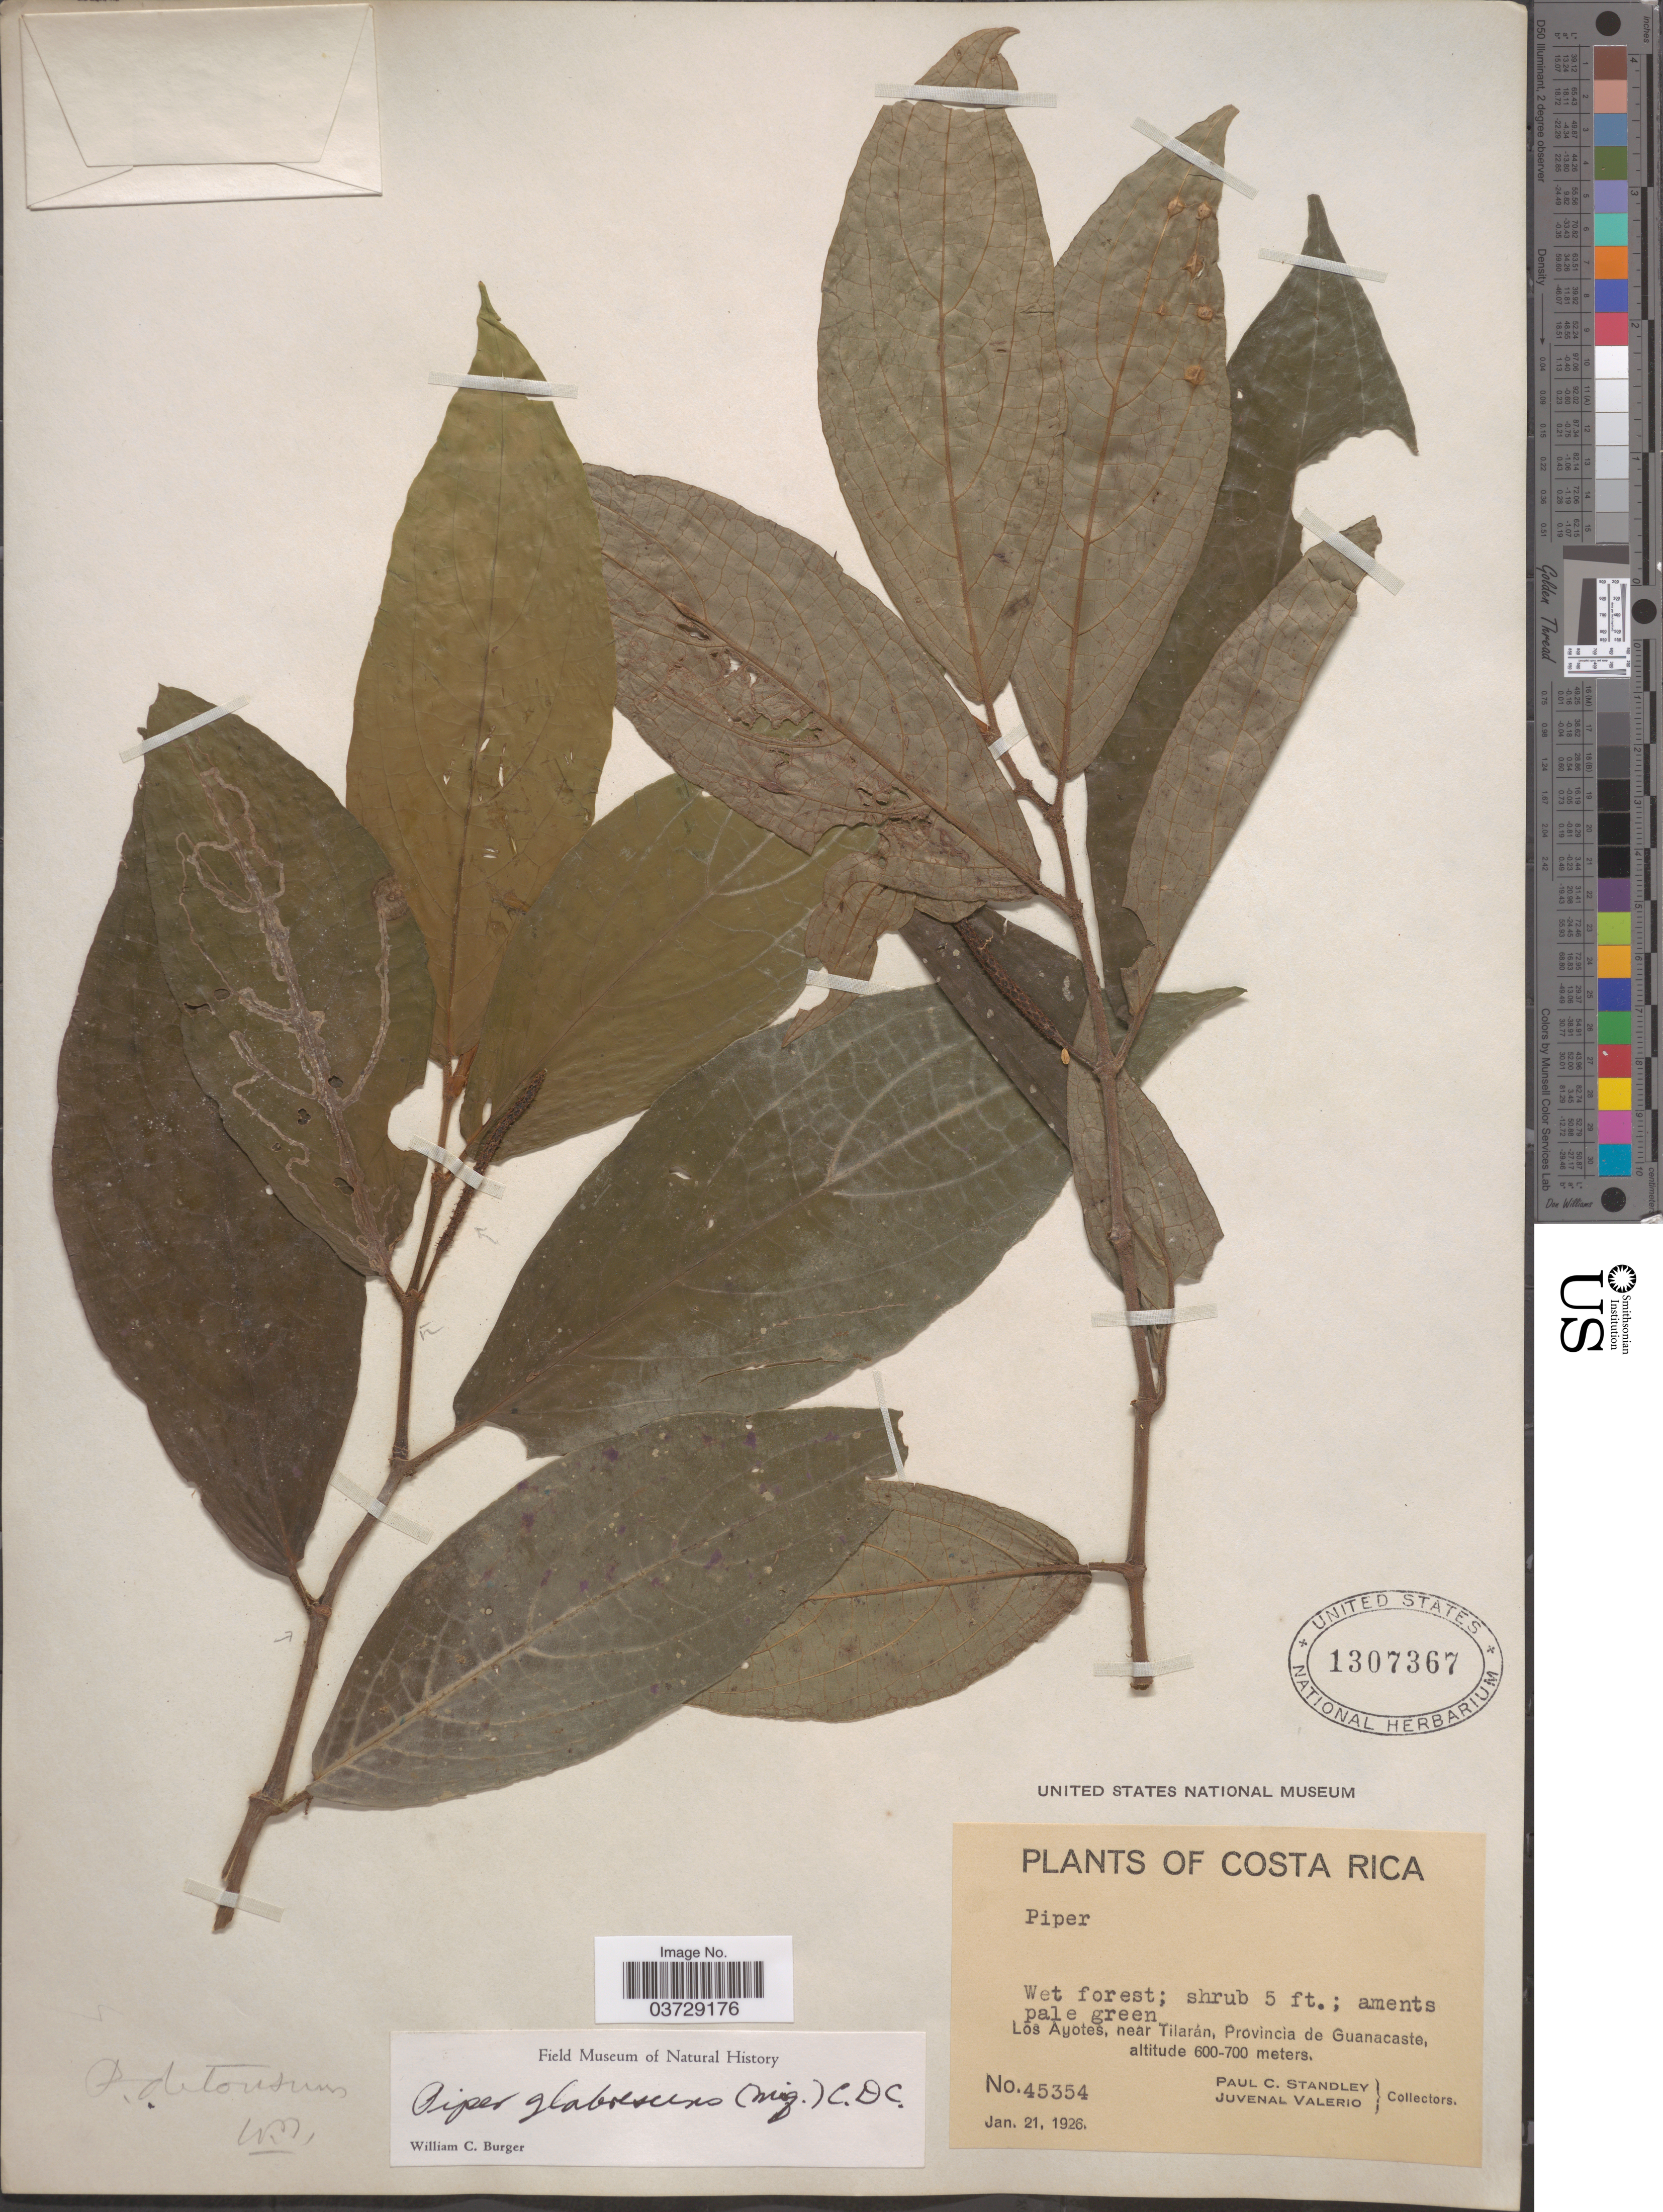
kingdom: Plantae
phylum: Tracheophyta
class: Magnoliopsida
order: Piperales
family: Piperaceae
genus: Piper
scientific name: Piper glabrescens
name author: (Miq.) C. DC.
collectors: P. C. Standley & J. Valerio R.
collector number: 45354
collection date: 1926-01-21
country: Costa Rica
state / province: Guanacaste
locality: Los Ayotes, near Tilarán.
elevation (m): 600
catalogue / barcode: US 1307367